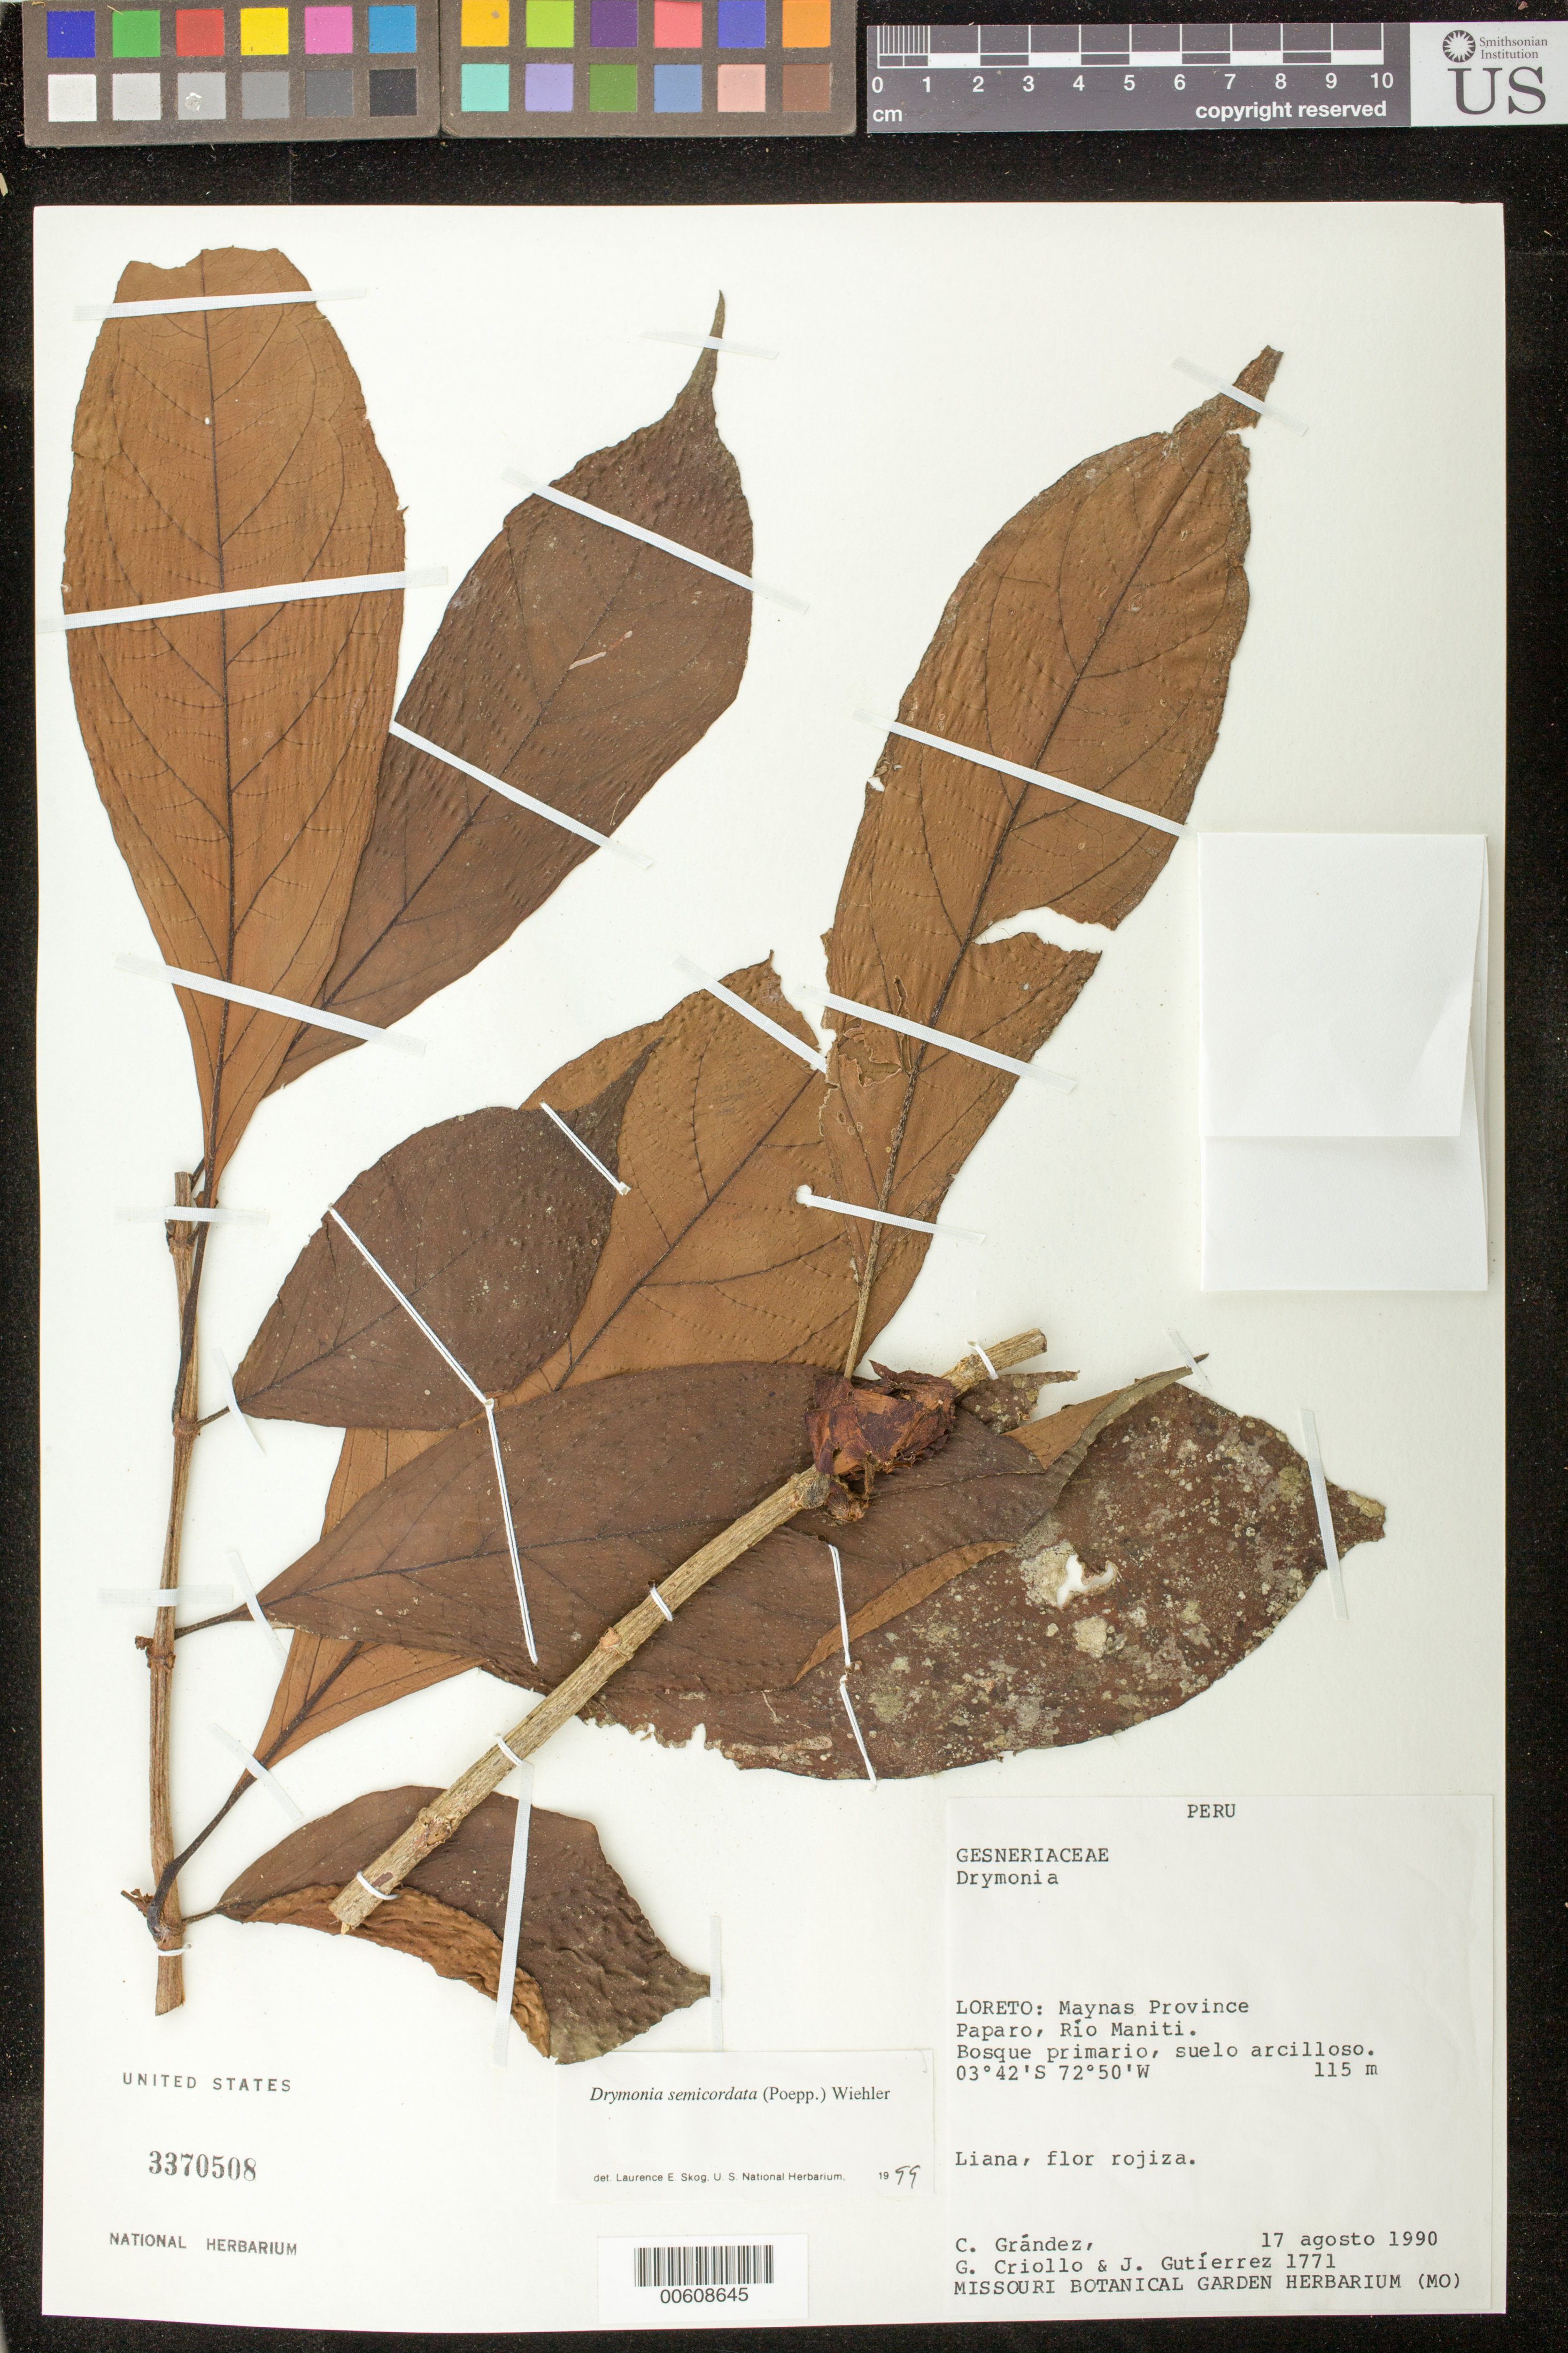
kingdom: Plantae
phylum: Tracheophyta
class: Magnoliopsida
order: Lamiales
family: Gesneriaceae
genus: Drymonia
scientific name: Drymonia semicordata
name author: (Poepp.) Wiehler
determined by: Skog, Laurence E.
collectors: C. Grández, G. Criollo & J. Gutierrez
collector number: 1771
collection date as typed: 17 Aug 19990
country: Peru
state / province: Loreto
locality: Prov. Maynas; Paparo, Río Maniti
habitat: Bosque primario, suelo arcilloso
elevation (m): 115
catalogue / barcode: US 3370508